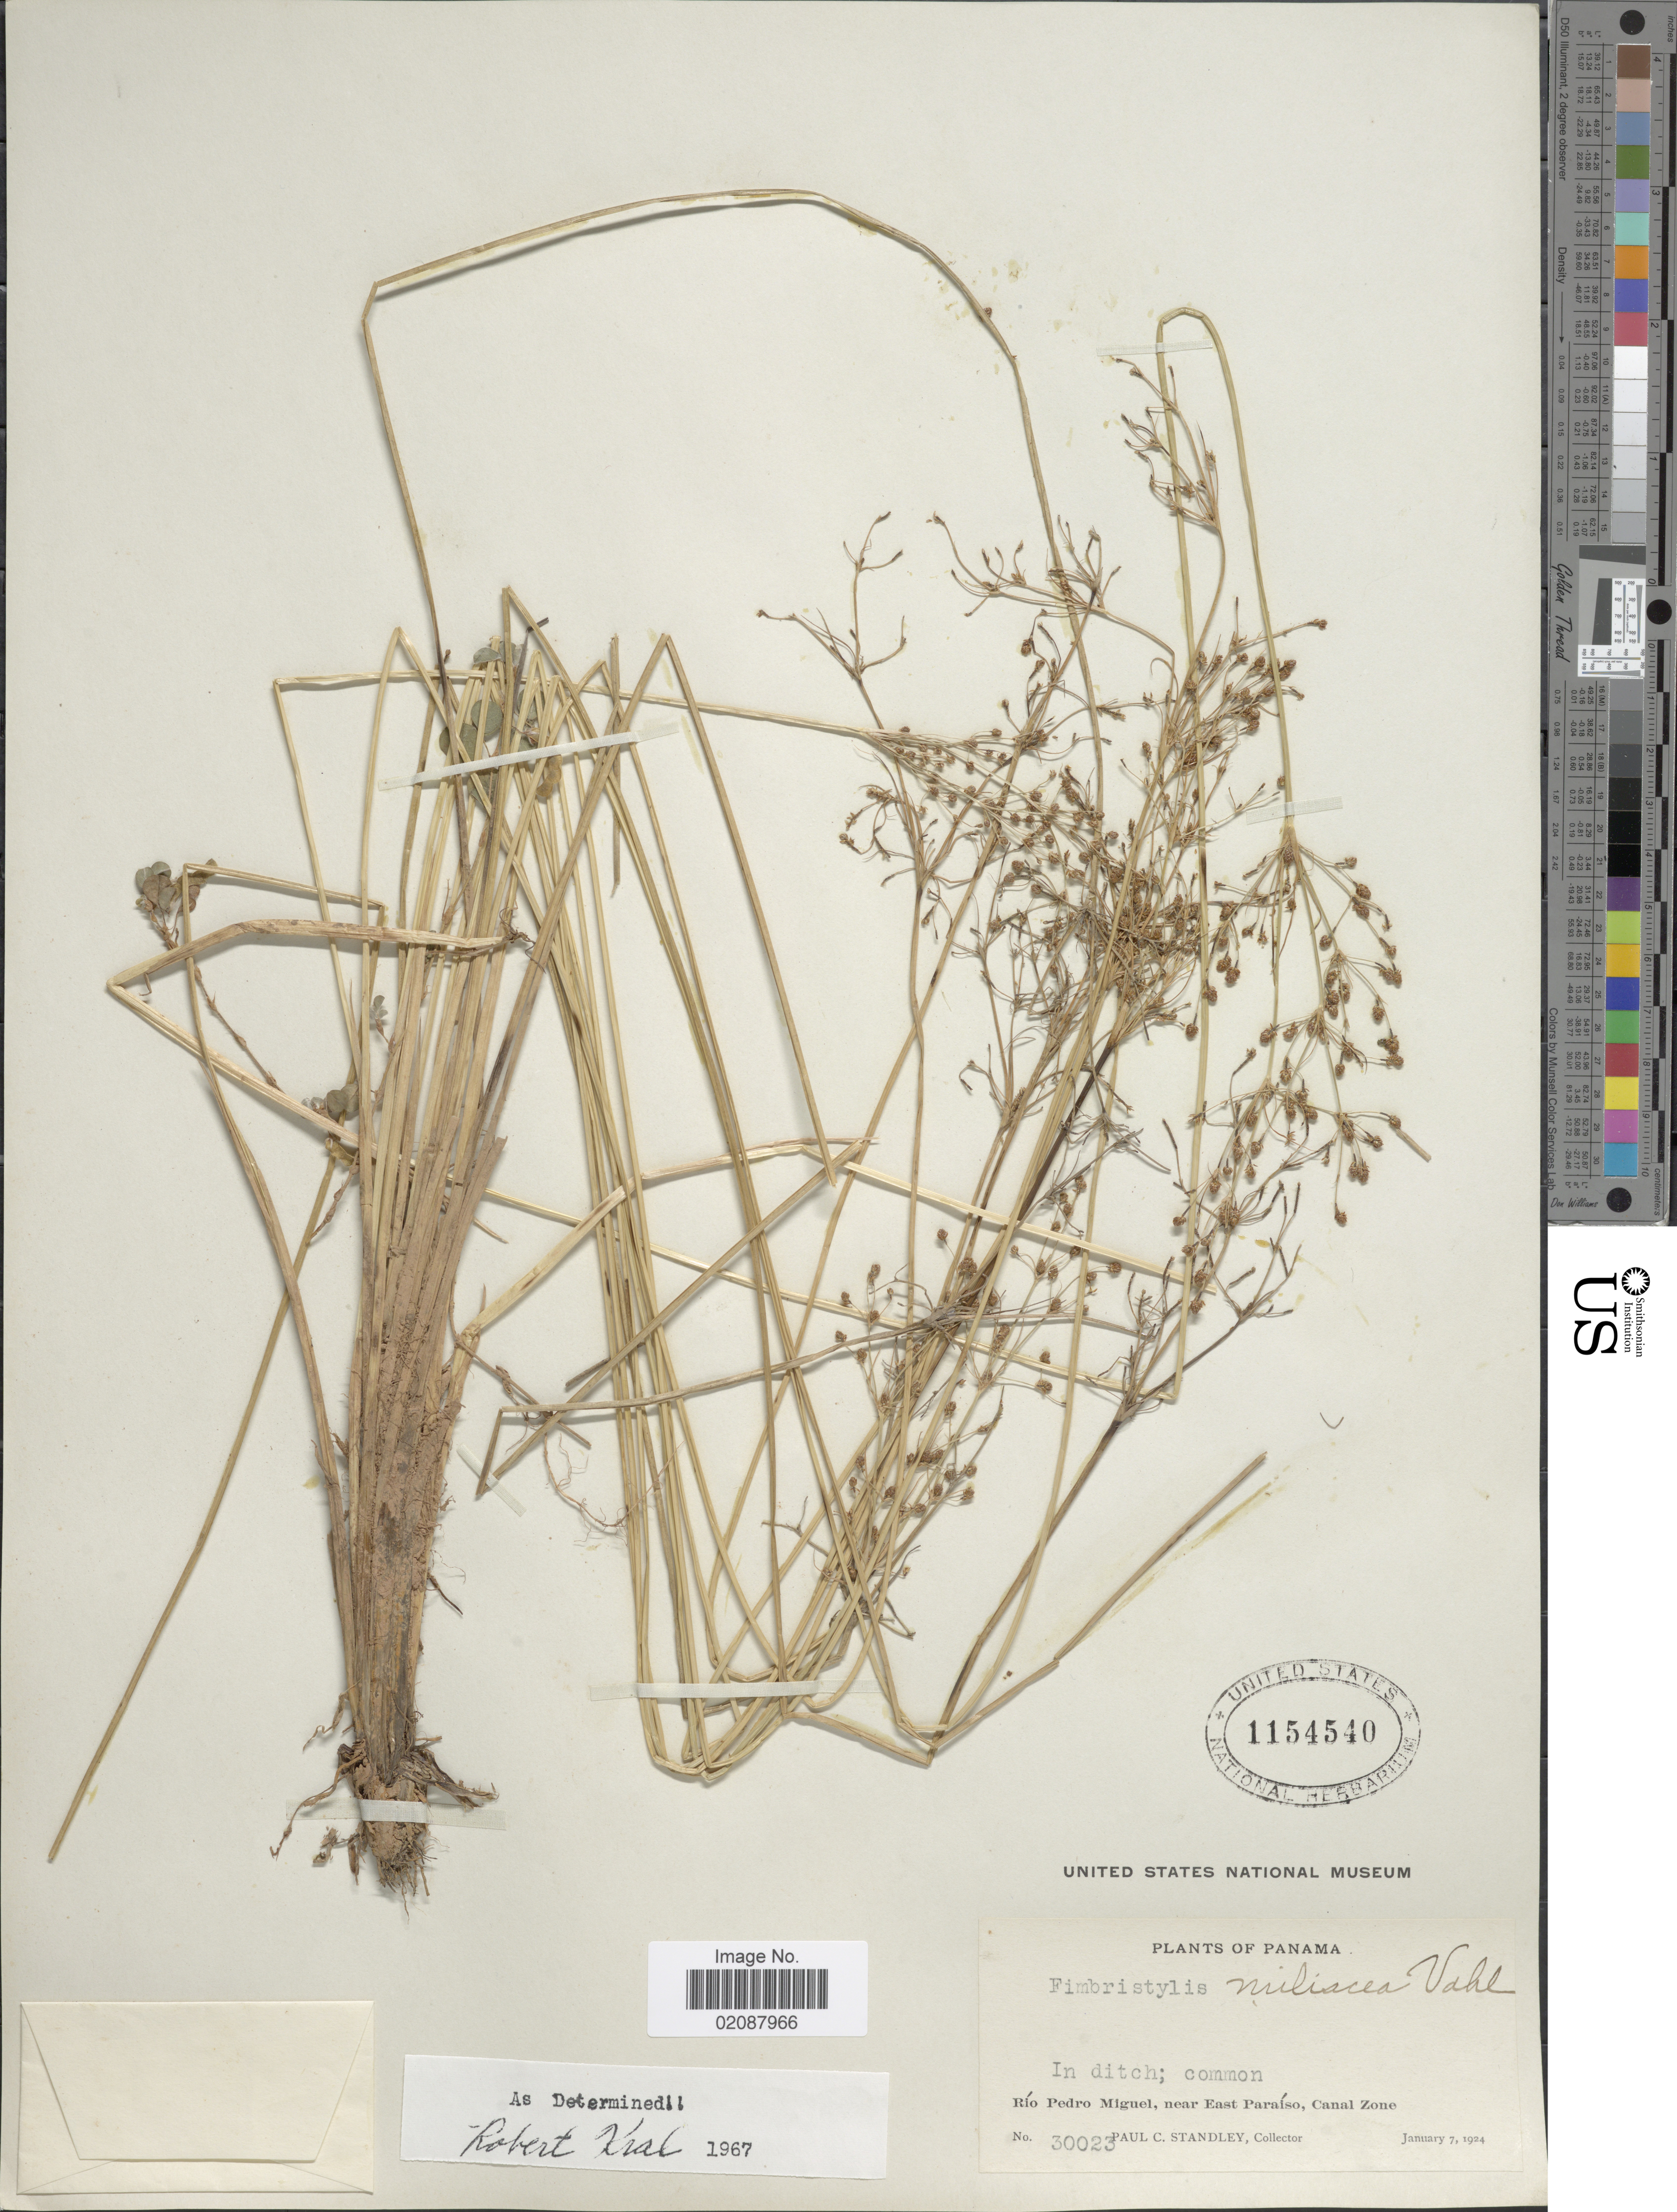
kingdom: Plantae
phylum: Tracheophyta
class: Liliopsida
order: Poales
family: Cyperaceae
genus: Fimbristylis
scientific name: Fimbristylis littoralis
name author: Gaudich.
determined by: Strong, M. T., (US), Smithsonian Institution - National Museum of Natural History (UNITED STATES)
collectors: P. C. Standley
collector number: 30023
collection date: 1924-01-07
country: Panama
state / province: Colón / Panamá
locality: Rio Pedro Miguel, near East Paraiso, Canal Zone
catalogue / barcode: US 1154540